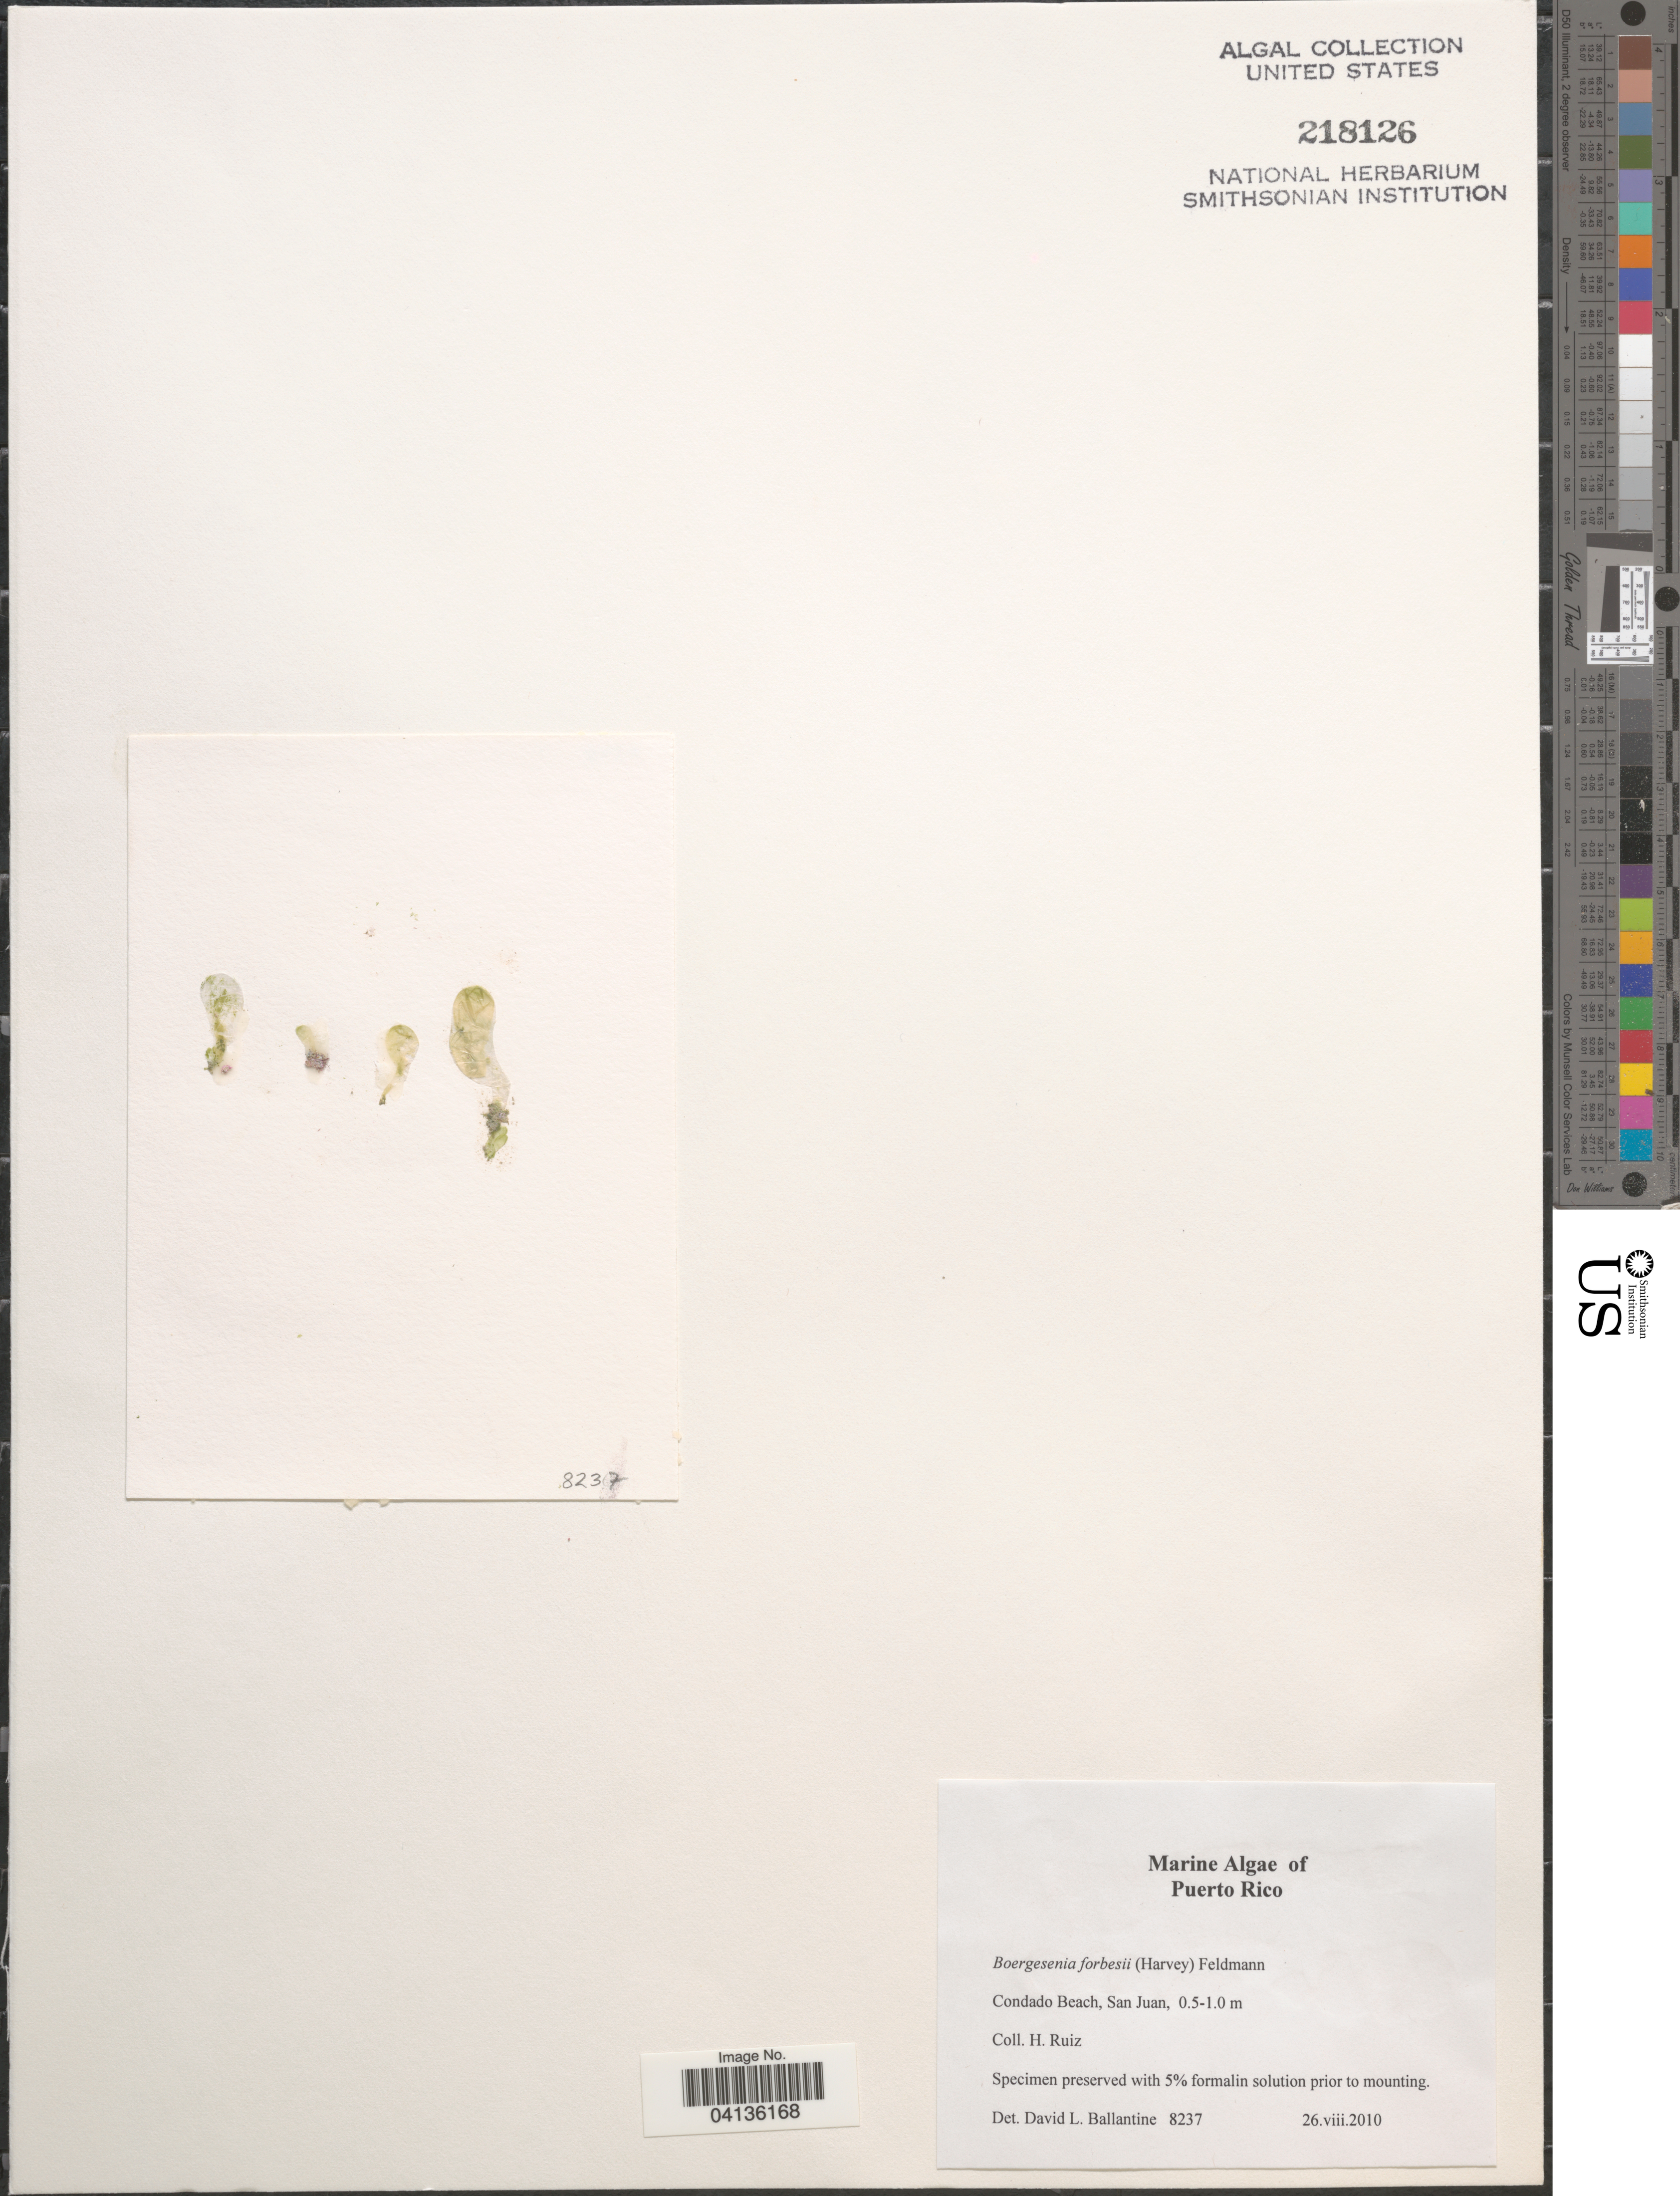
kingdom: Plantae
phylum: Chlorophyta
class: Ulvophyceae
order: Siphonocladales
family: Siphonocladaceae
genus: Boergesenia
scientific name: Boergesenia forbesii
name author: (Feldmann) Harv.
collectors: H. Ruiz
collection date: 2010-08-26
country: Puerto Rico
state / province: San Juan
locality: Condado Beach.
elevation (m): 0.5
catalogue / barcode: US 218126